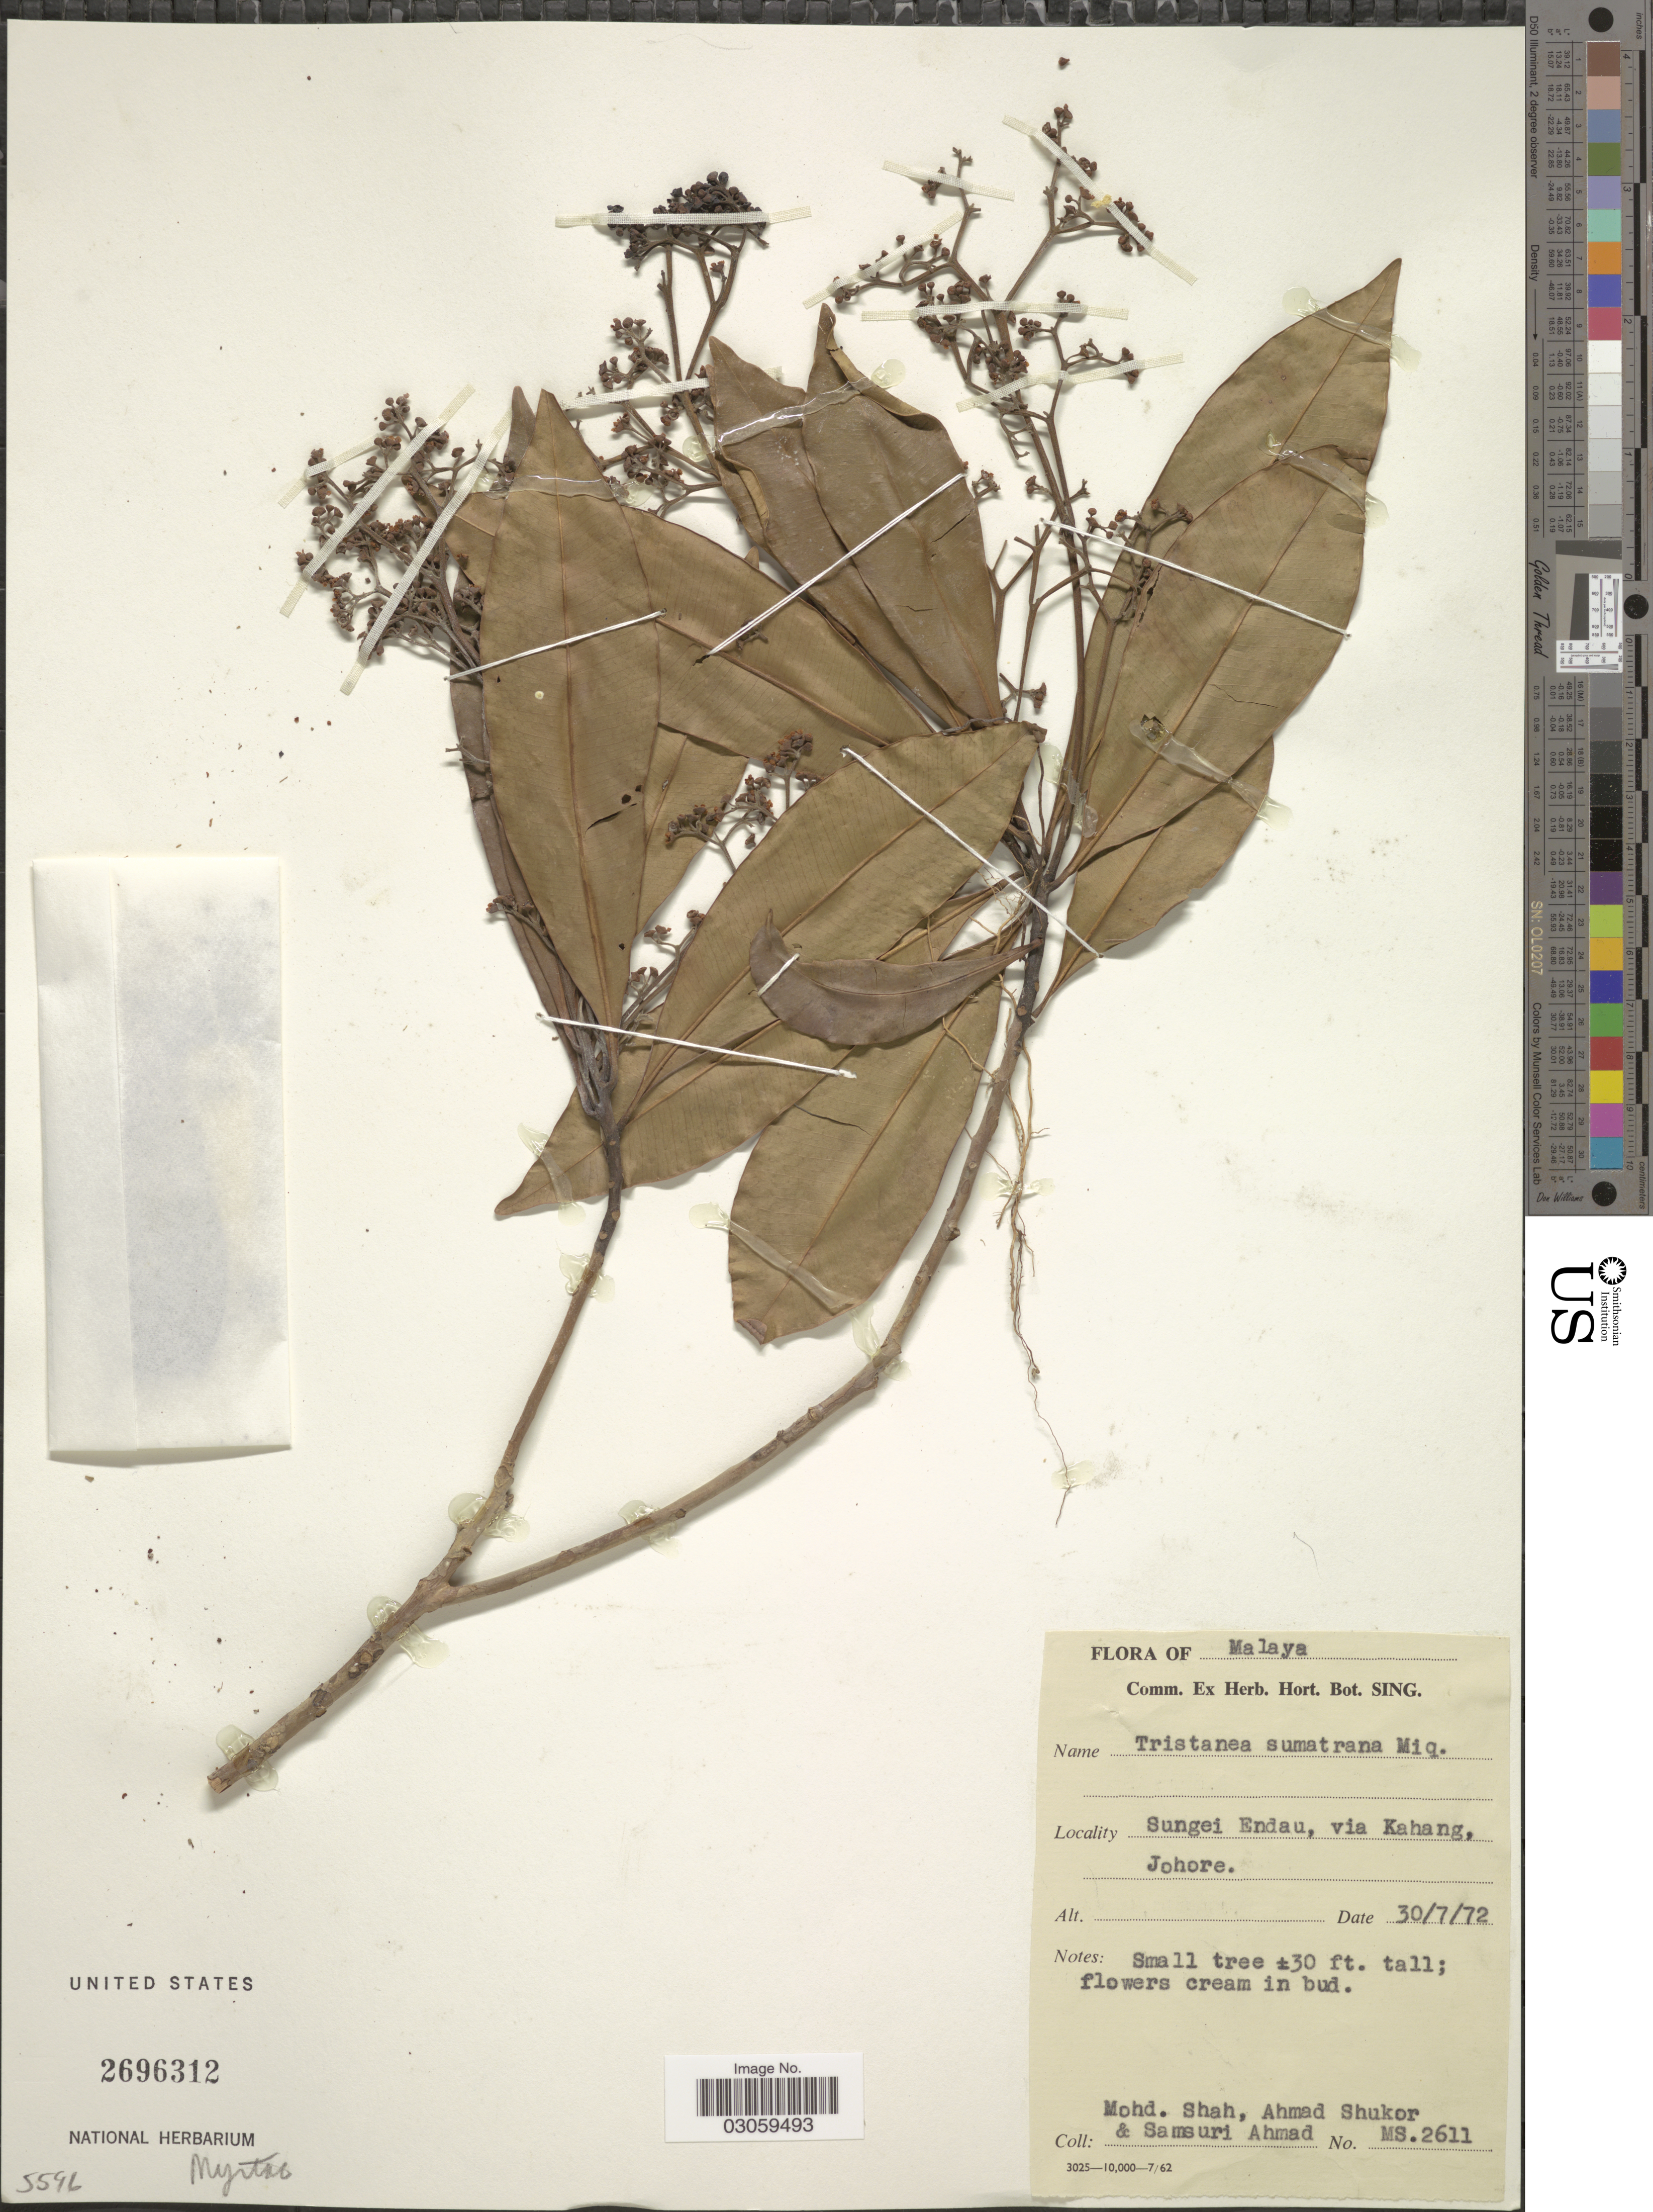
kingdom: Plantae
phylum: Tracheophyta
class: Magnoliopsida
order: Myrtales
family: Myrtaceae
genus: Tristaniopsis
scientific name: Tristaniopsis whiteana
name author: (Griff.) P.G. Wilson & J. T. Waterh.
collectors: M. Shah, A. Shukor & S. Ahmad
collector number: MS.2611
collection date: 1972-07-30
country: Malaysia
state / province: Johor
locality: Malaya. Sungei Endau, via Kahang, Johore.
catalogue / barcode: US 2696312